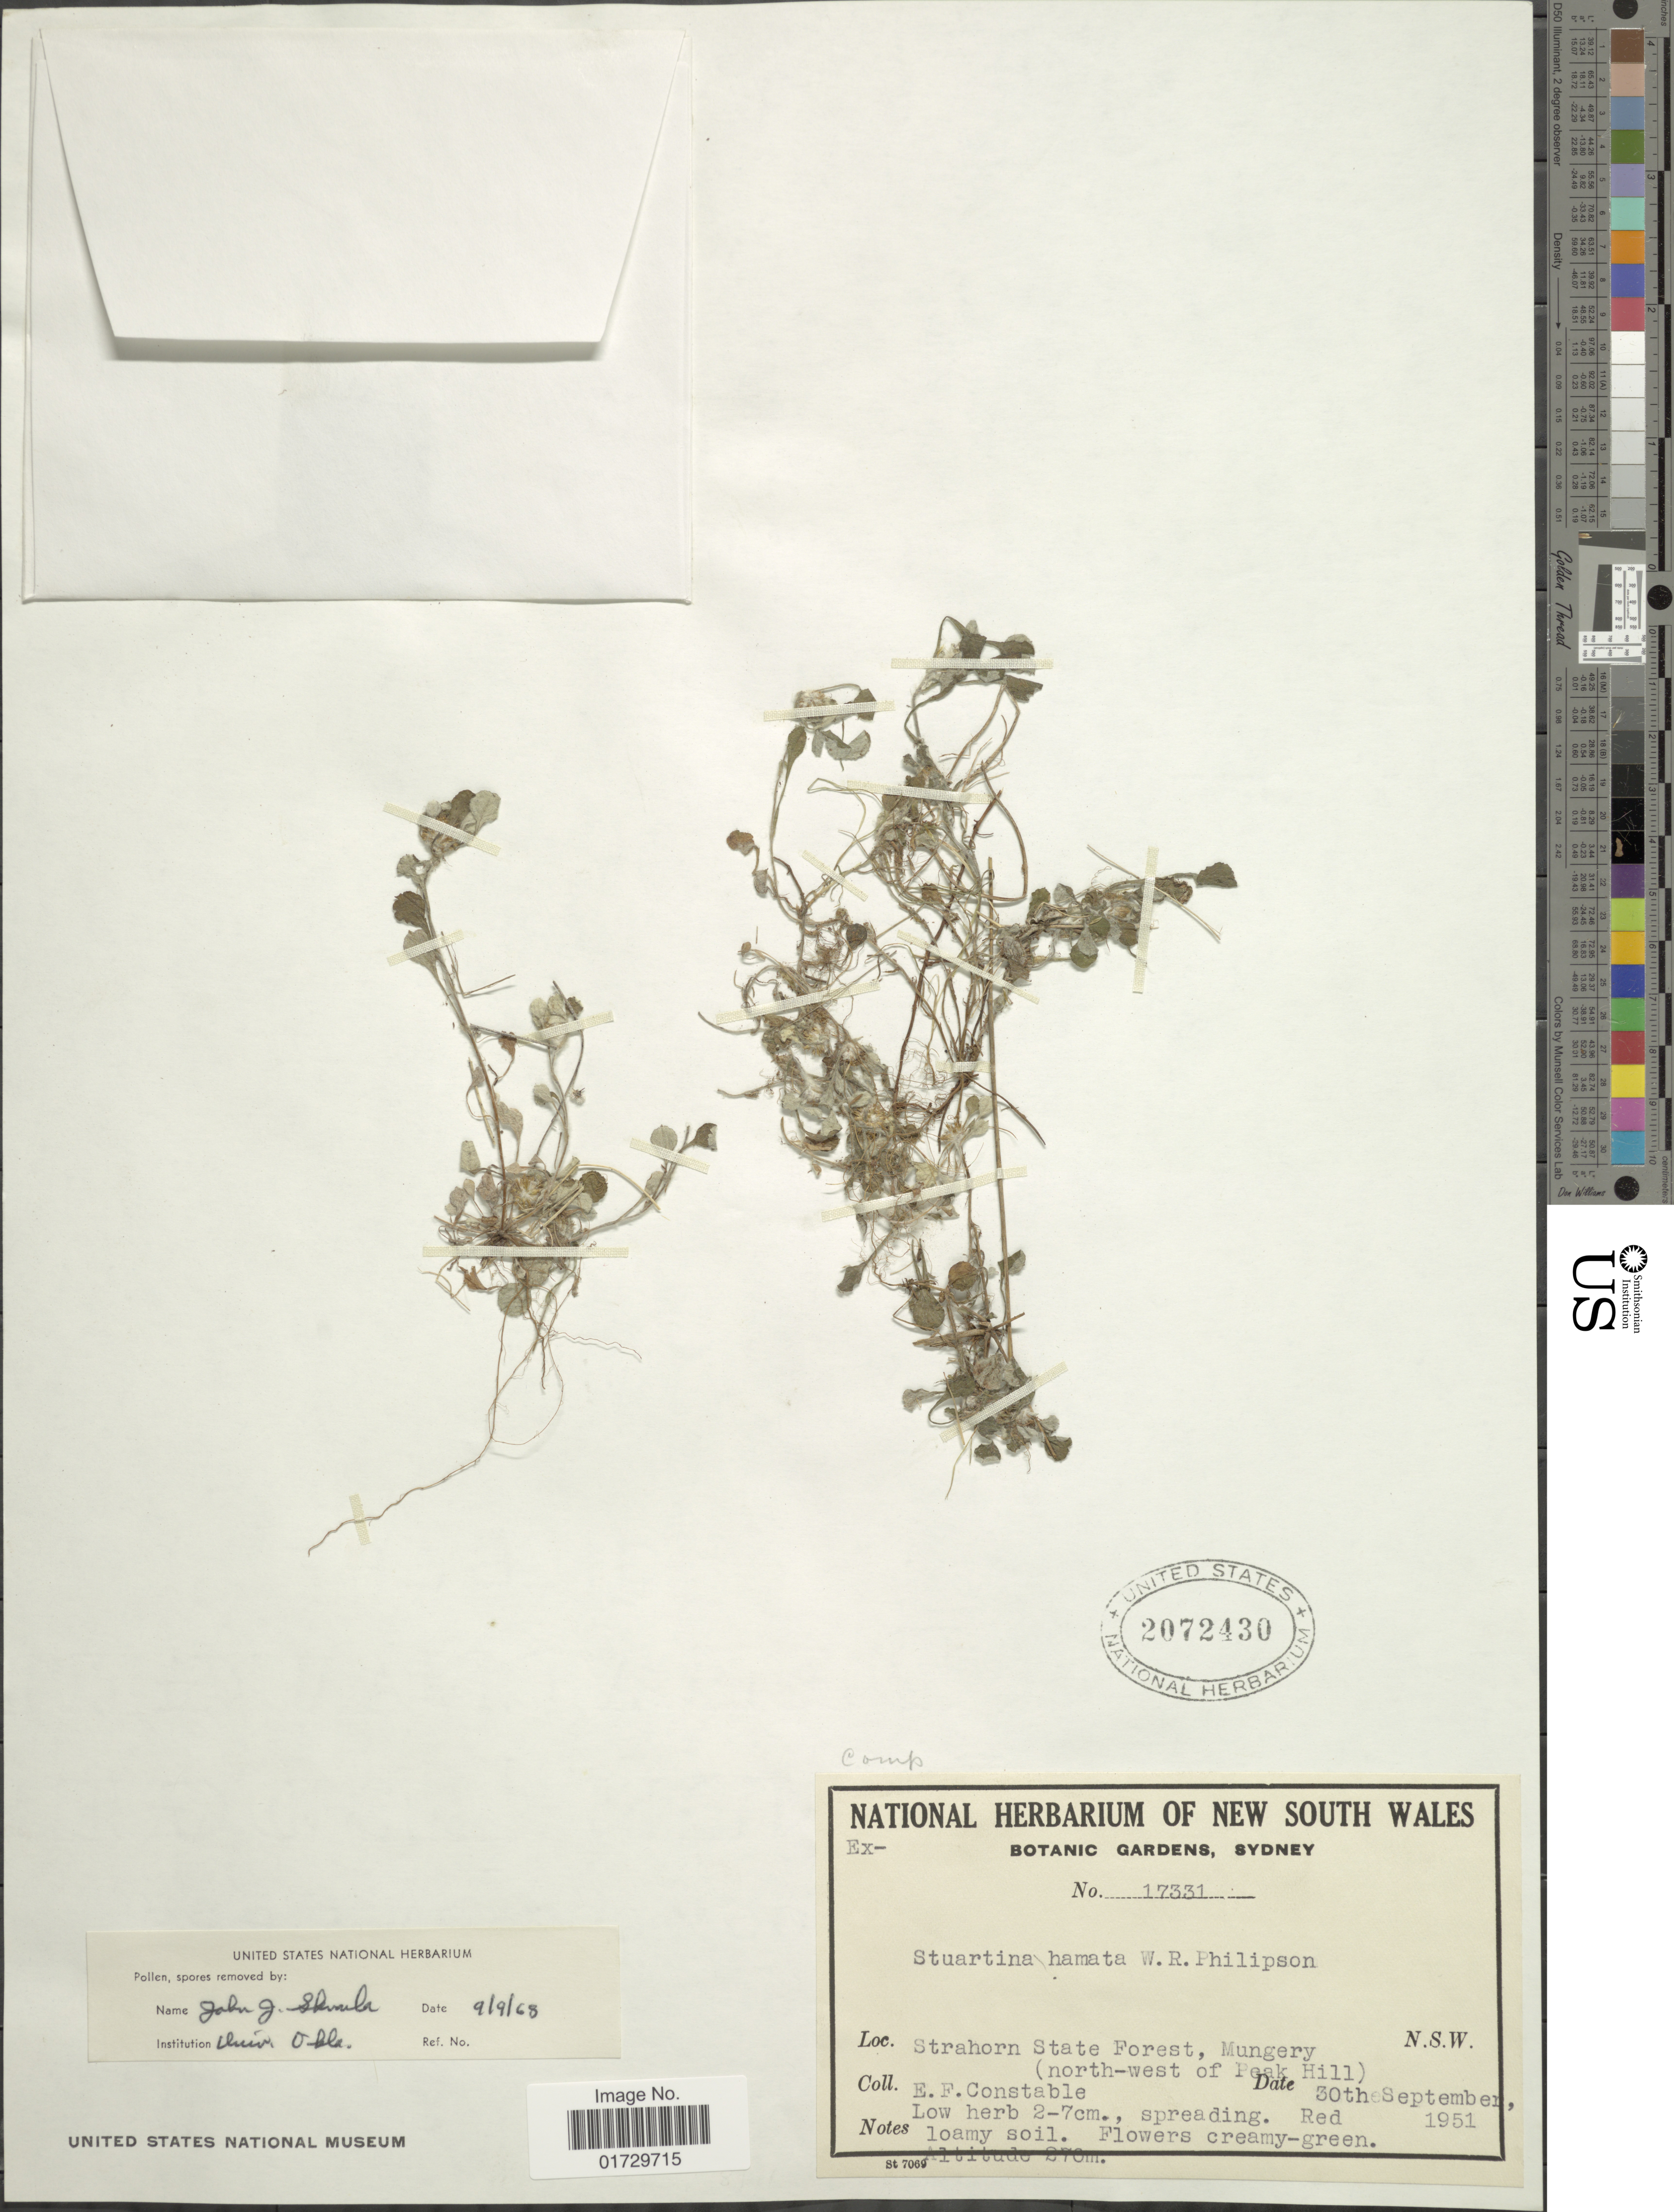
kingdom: Plantae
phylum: Tracheophyta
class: Magnoliopsida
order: Asterales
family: Asteraceae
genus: Stuartina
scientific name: Stuartina hamata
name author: Philipson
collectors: E. F. Constable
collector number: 17331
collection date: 1951-09-30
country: Australia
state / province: New South Wales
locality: Strahorn State Forest, Mungery (north-west of Peak Hill)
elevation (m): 270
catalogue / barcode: US 2072430